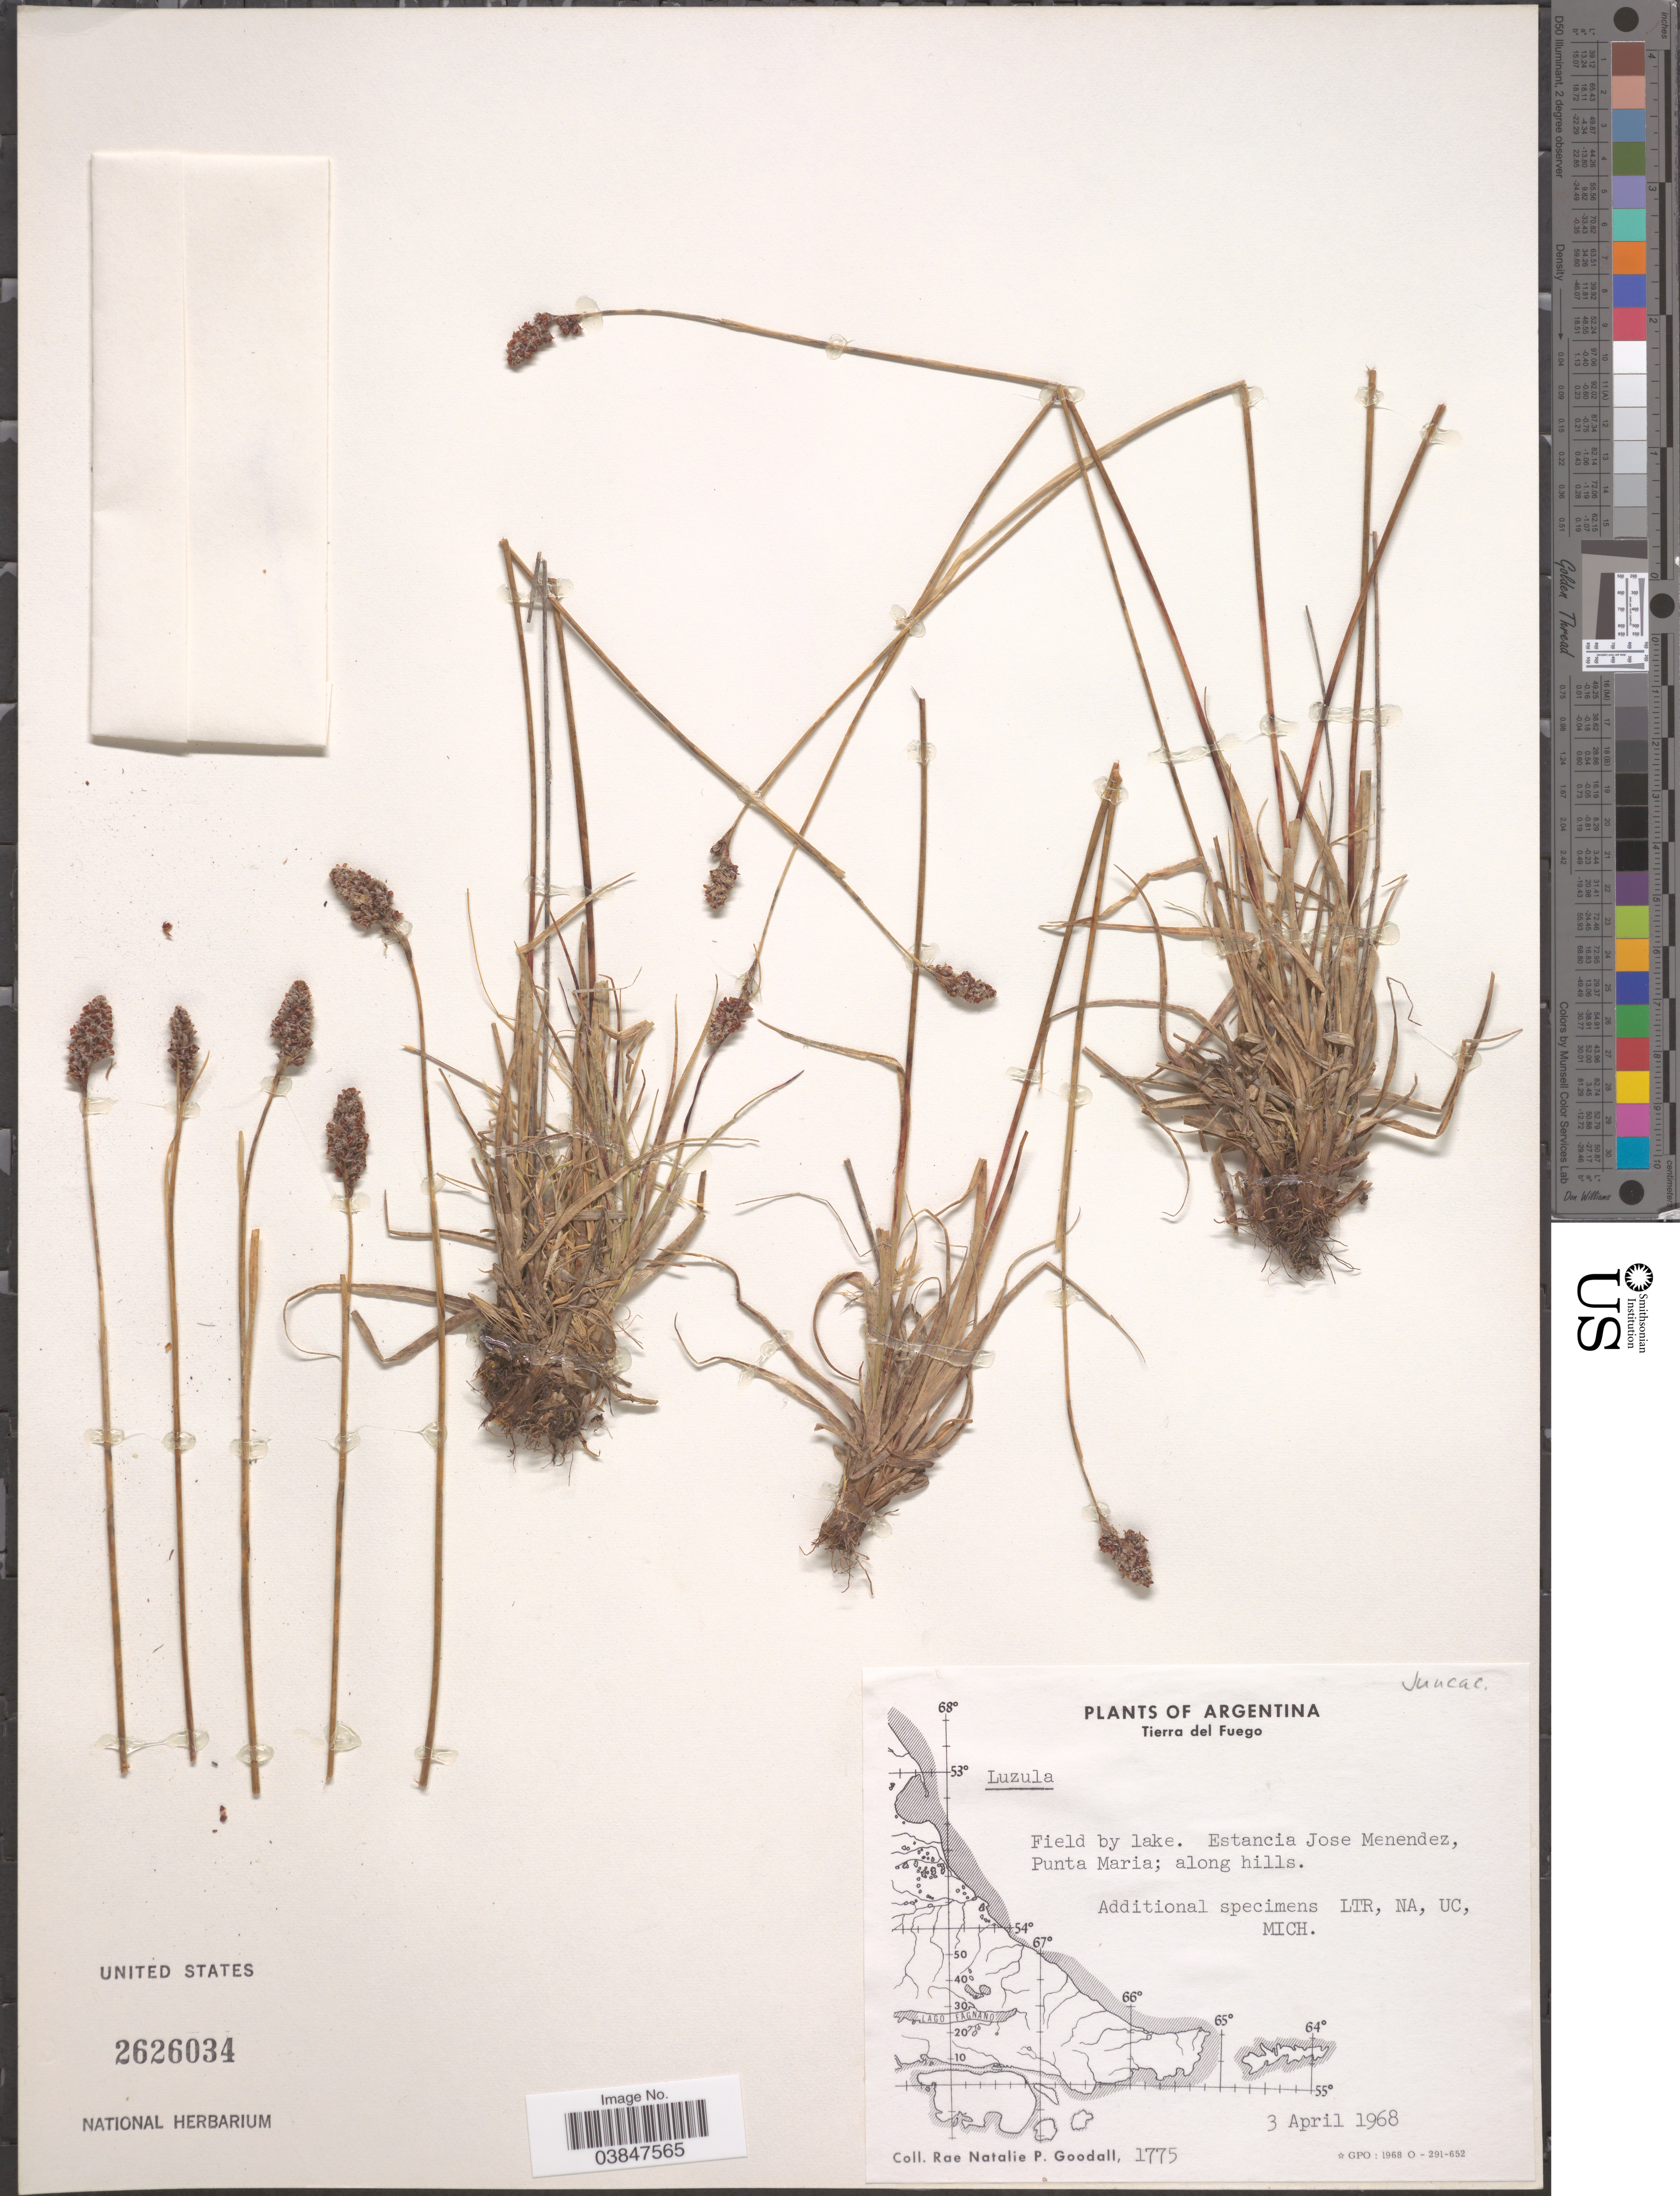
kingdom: Plantae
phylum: Tracheophyta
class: Liliopsida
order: Poales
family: Juncaceae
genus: Luzula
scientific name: Luzula sp.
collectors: R. Goodall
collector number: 1775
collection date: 1968-04-03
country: Argentina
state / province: Tierra del Fuego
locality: Estancia Jose Menendez, Punta Maria.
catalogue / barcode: US 2626034